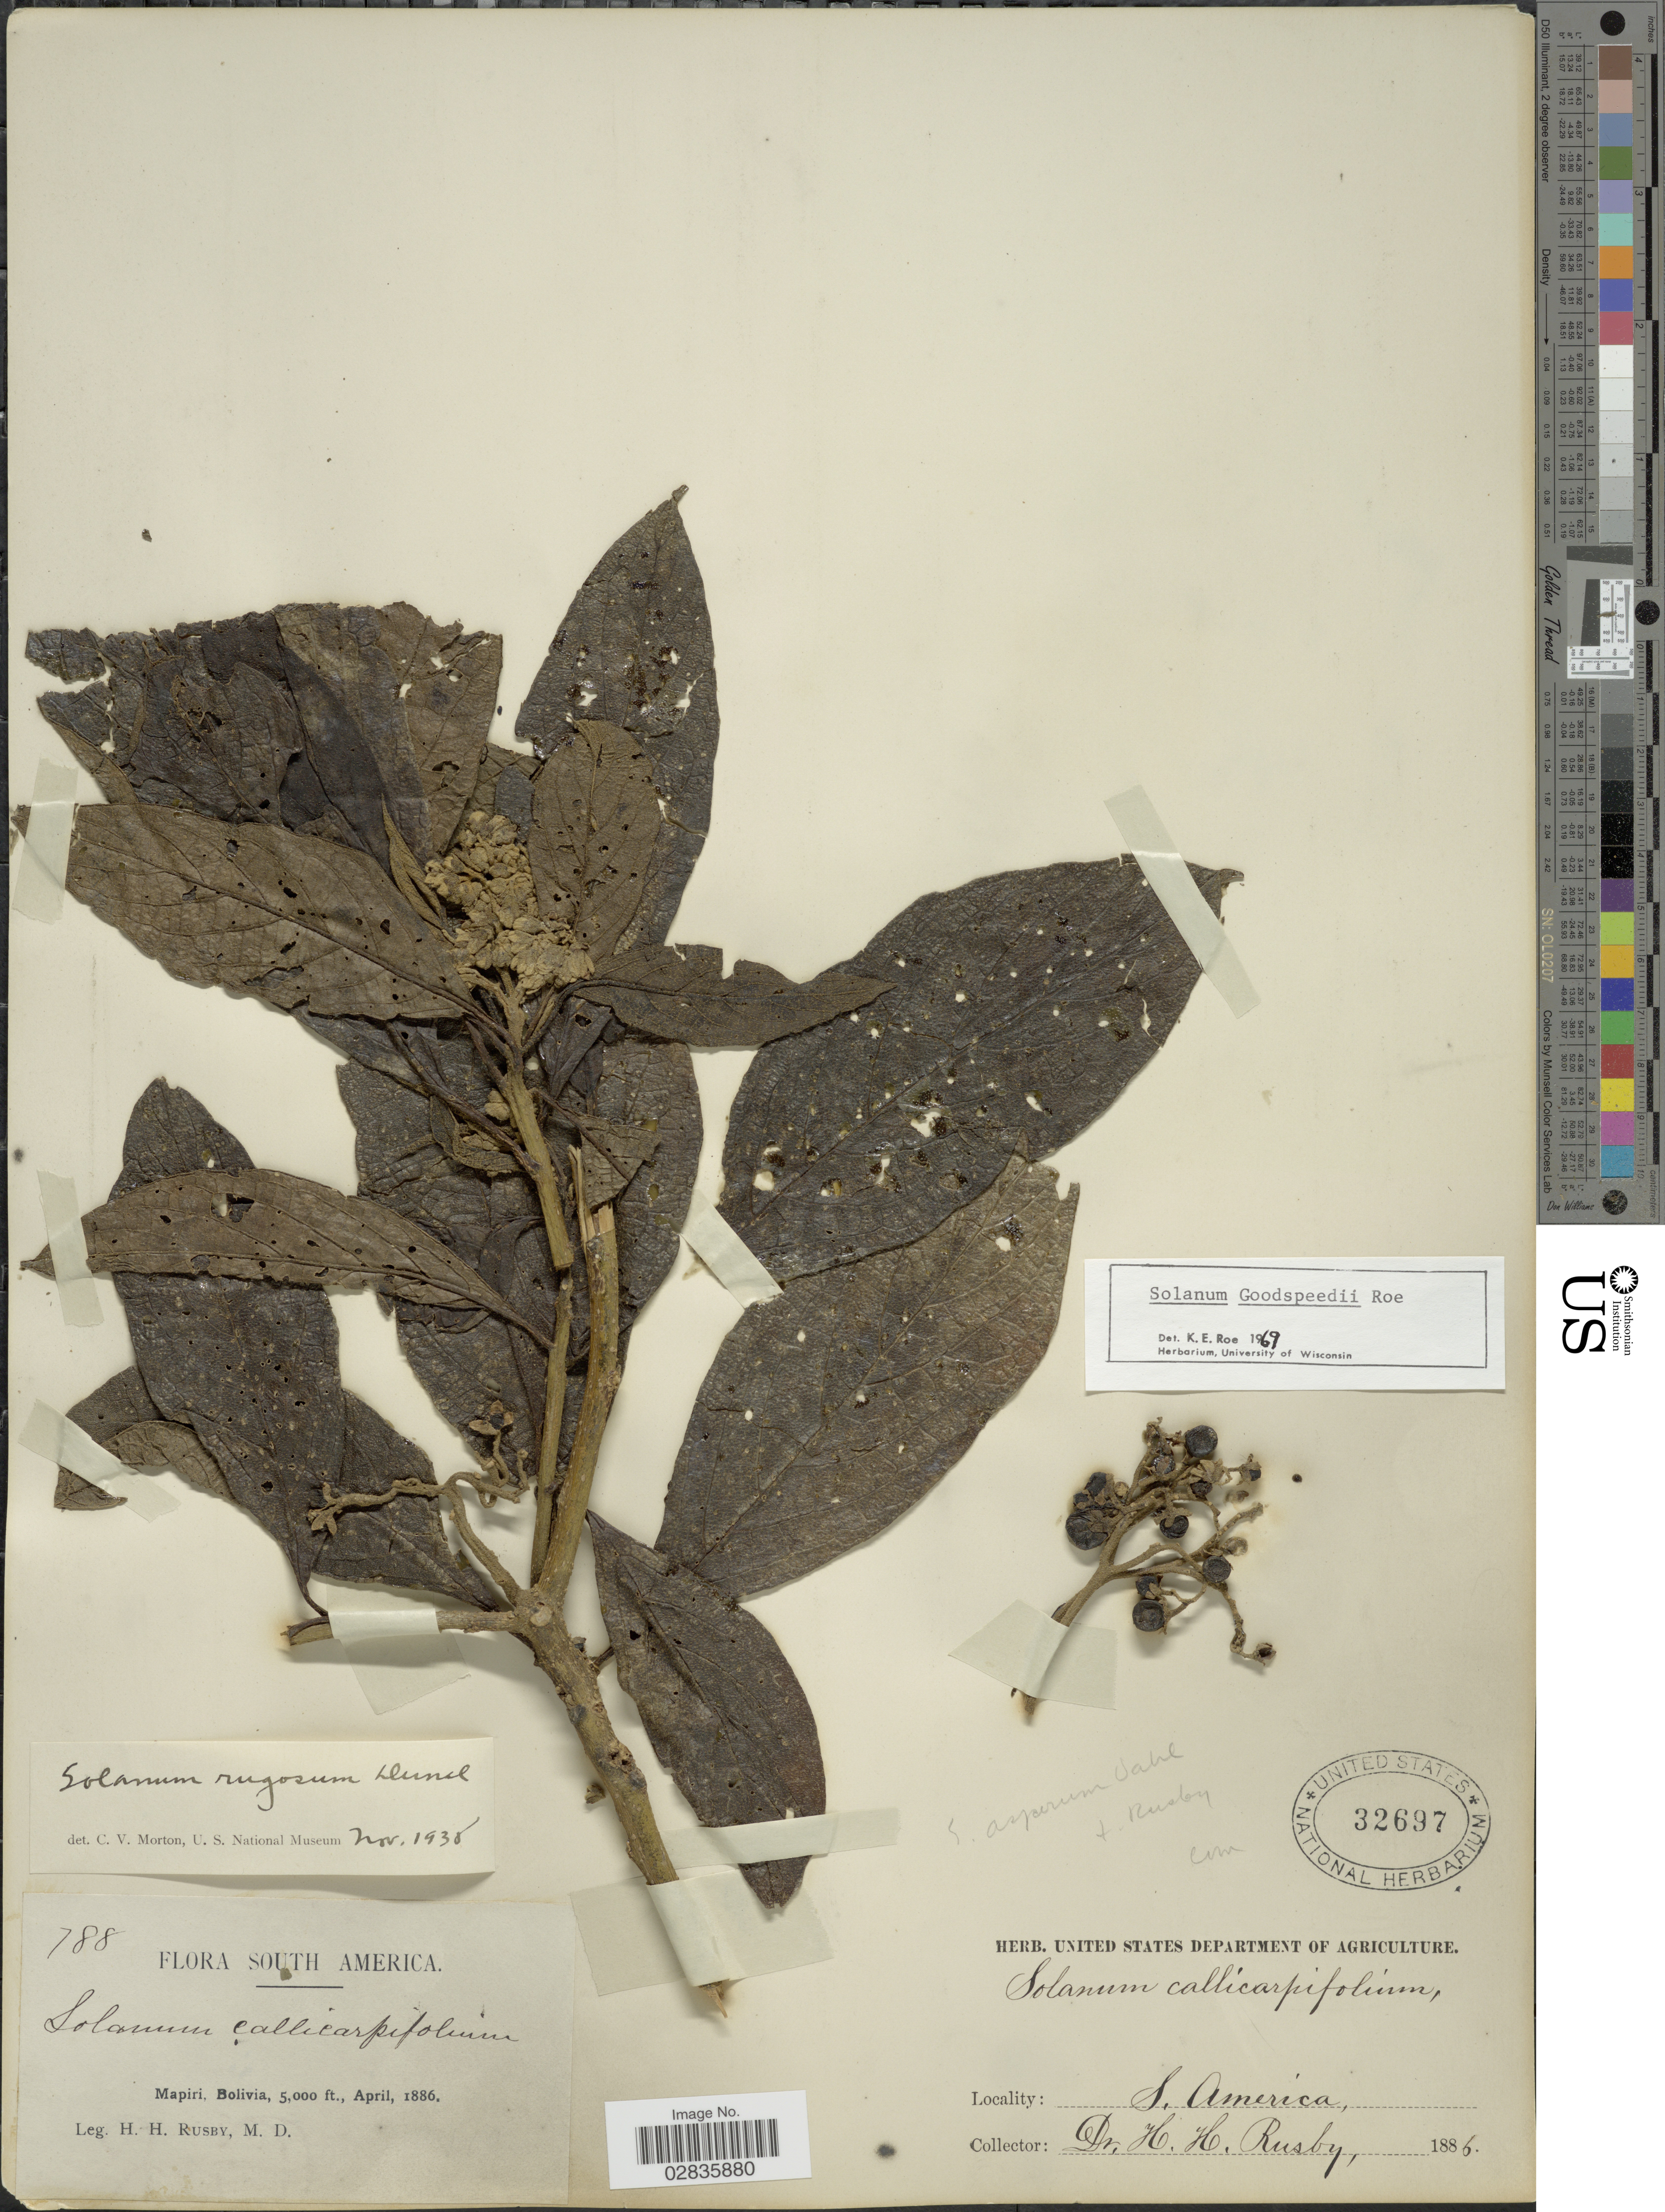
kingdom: Plantae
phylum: Tracheophyta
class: Magnoliopsida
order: Solanales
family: Solanaceae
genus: Solanum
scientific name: Solanum goodspeedii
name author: K.E. Roe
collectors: H. H. Rusby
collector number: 788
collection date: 1886-04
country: Bolivia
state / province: La Páz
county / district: Larecaja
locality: Mapiri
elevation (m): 1524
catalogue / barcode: US 32697